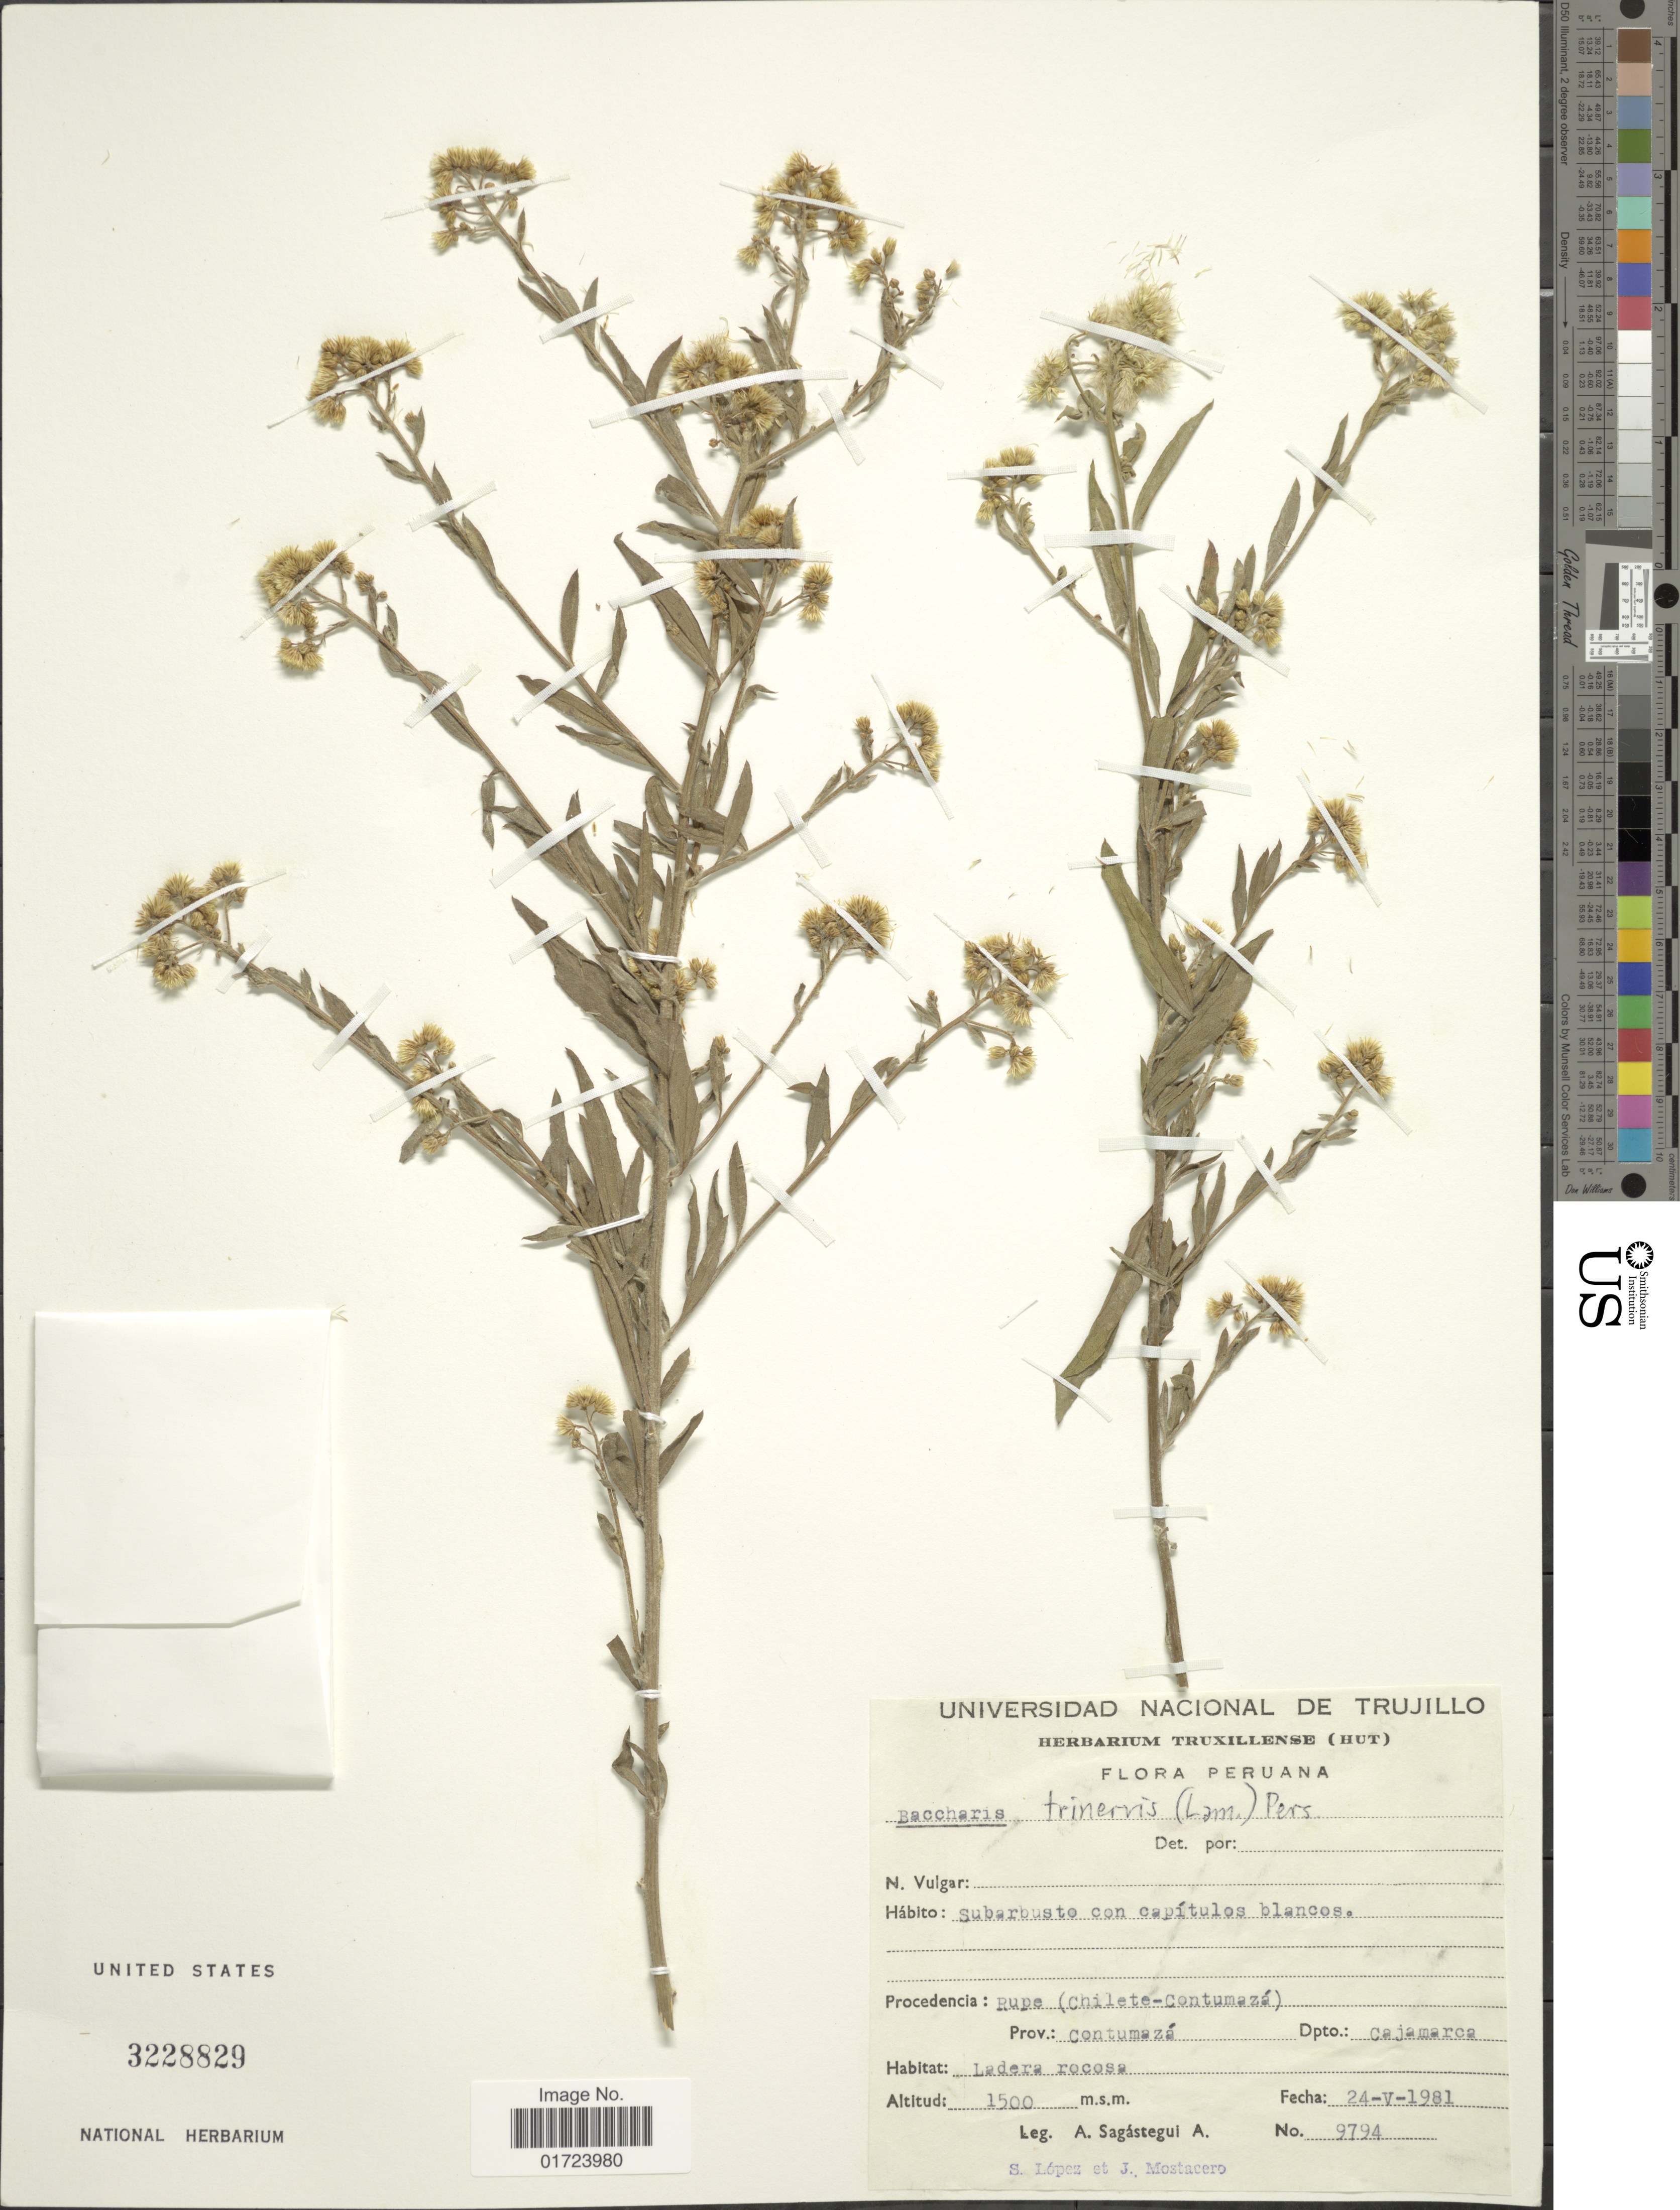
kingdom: Plantae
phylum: Tracheophyta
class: Magnoliopsida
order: Asterales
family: Asteraceae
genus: Baccharis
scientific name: Baccharis trinervis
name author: (Lam.) Pers.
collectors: A. Sagástegui A., S. Lopez & J. Mostacero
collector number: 9794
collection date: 1981-05-24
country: Peru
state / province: Cajamarca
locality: Rupe (Chilete-Contumaza), Prov: Contumaza, Dpto. Cajamarca.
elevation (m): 1500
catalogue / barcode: US 3228829